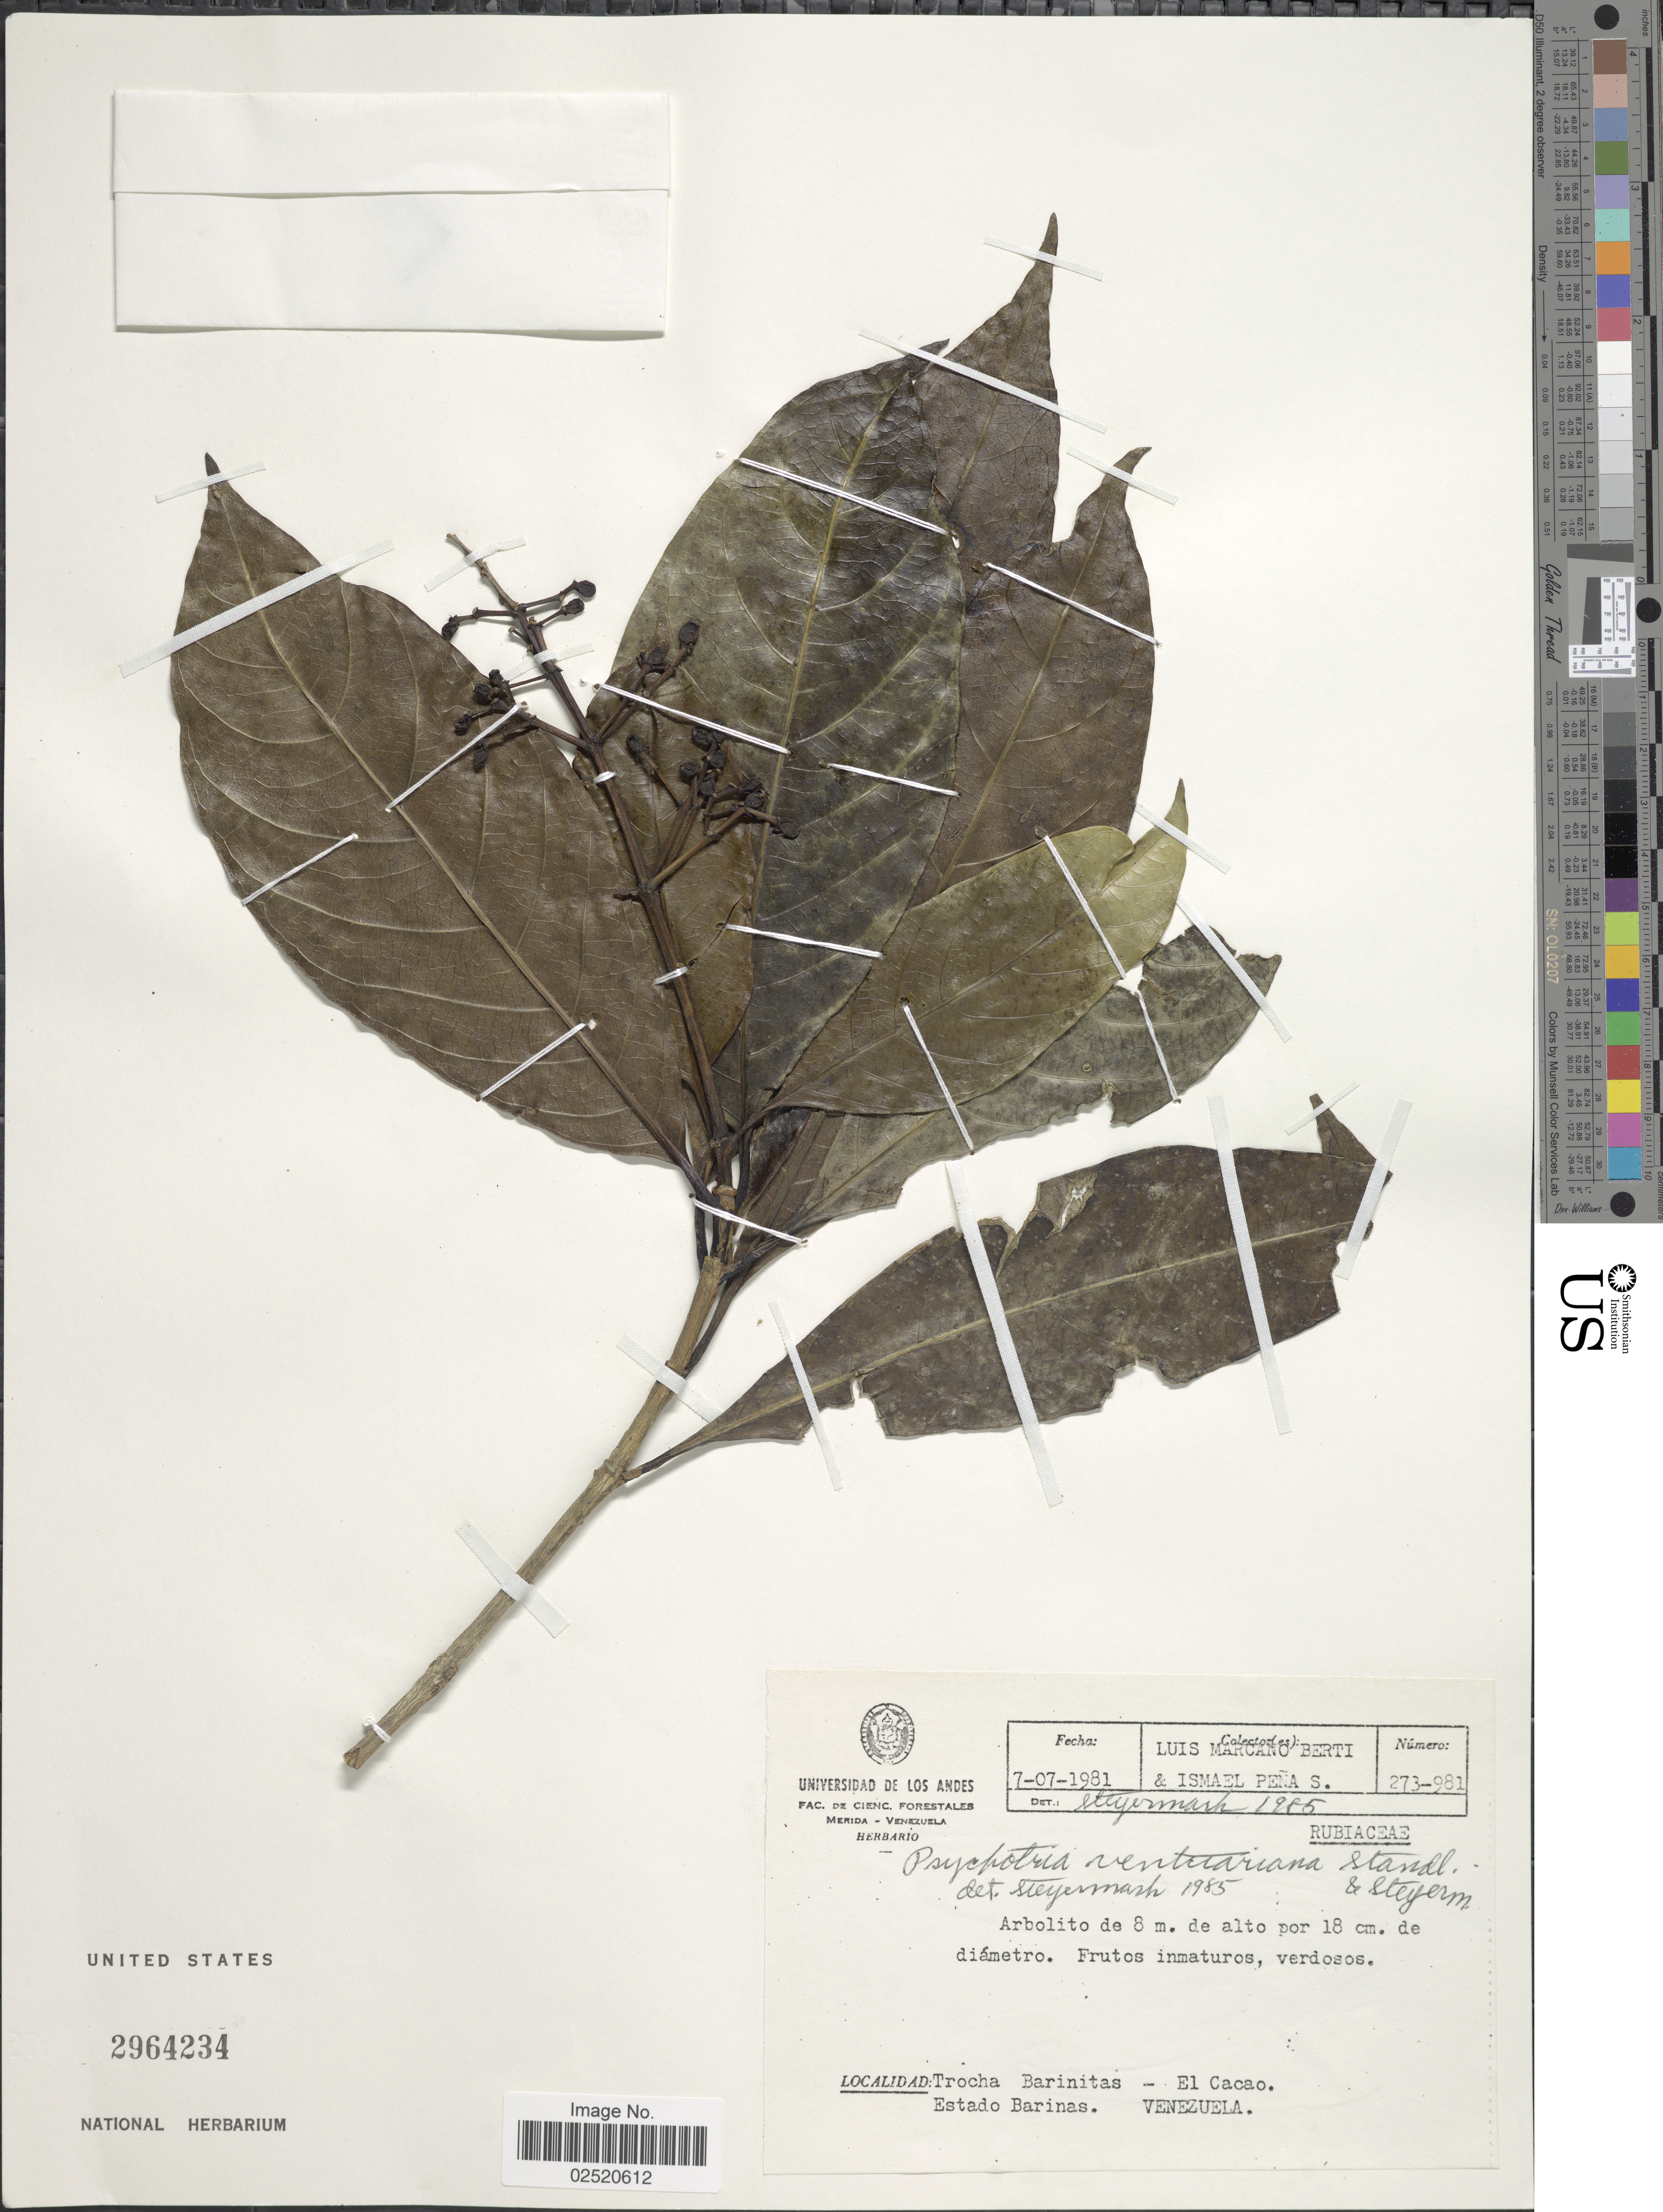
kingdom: Plantae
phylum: Tracheophyta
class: Magnoliopsida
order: Gentianales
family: Rubiaceae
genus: Psychotria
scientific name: Psychotria venturiana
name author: Standl.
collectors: L. Marcano-Berti & I. Peña S.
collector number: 273-981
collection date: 1981-07-07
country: Venezuela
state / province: Barinas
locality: Trocha Barinitas - El Cacao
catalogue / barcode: US 2964234